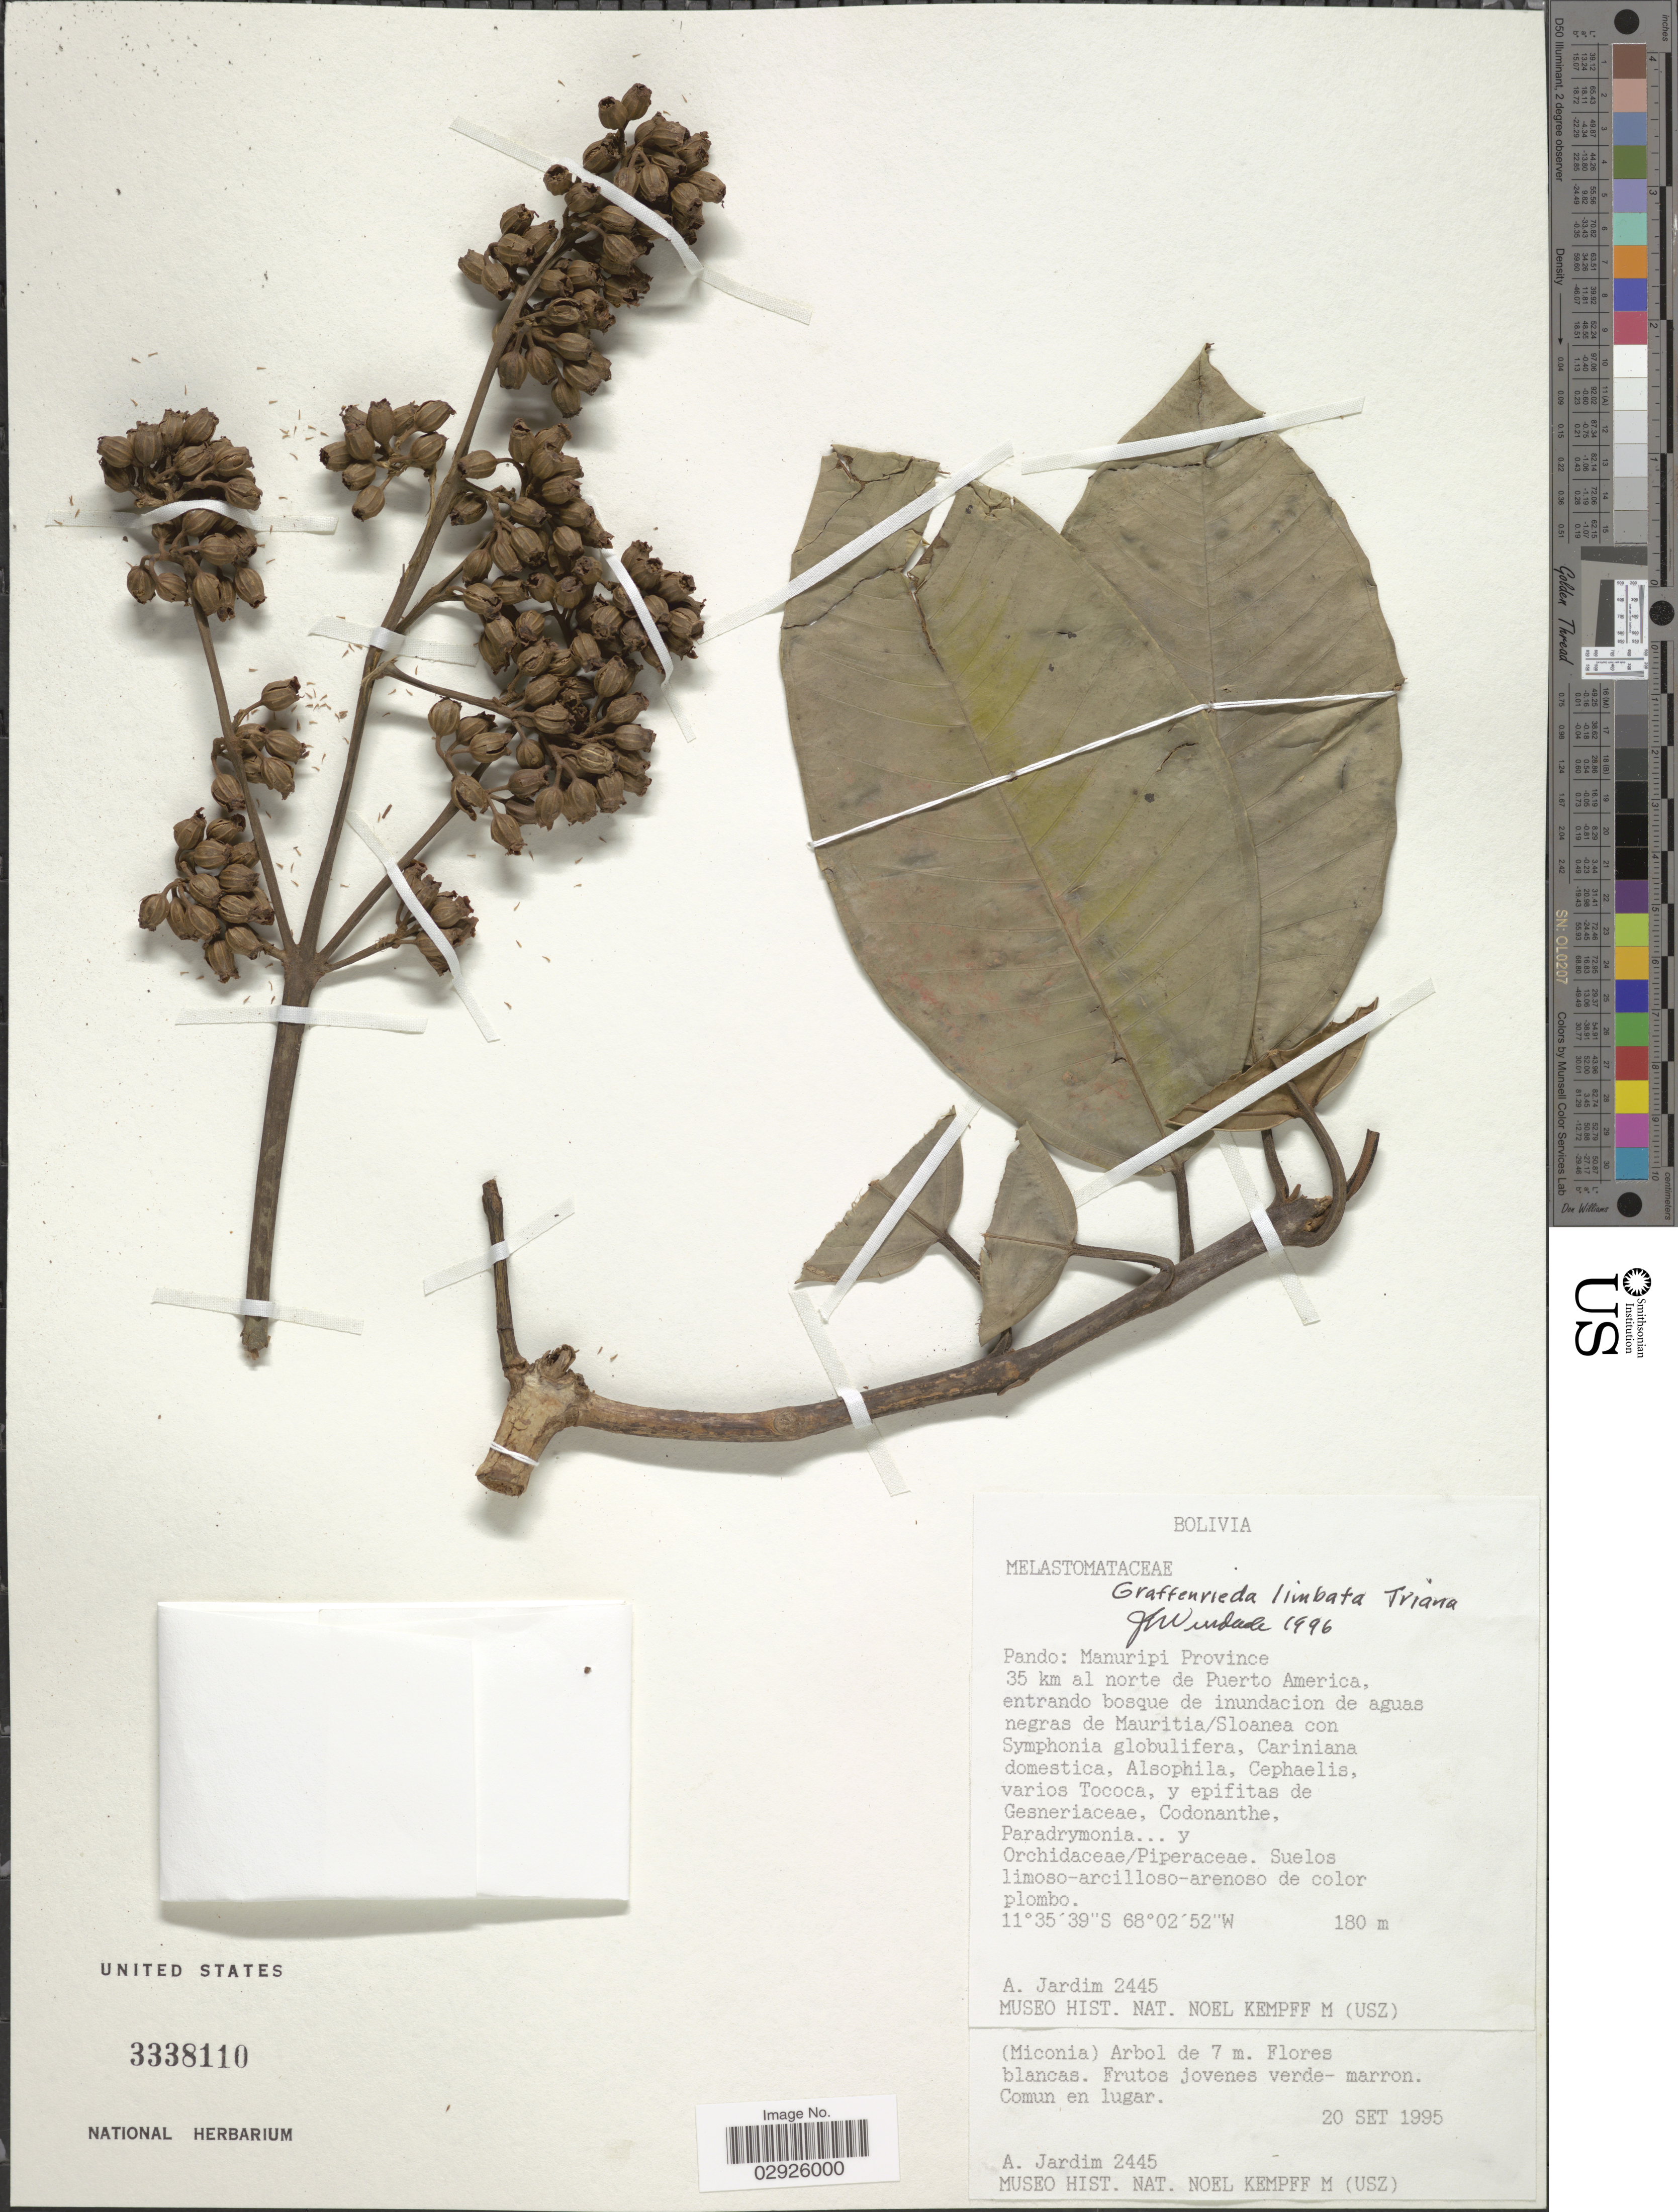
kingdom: Plantae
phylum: Tracheophyta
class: Magnoliopsida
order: Myrtales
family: Melastomataceae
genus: Graffenrieda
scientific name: Graffenrieda limbata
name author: Triana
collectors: A. Jardim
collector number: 2445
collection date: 1995-09-20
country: Bolivia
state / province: Pando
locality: Manuripi Province. 35 km al norte de Puerto America.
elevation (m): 180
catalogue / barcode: US 3338110